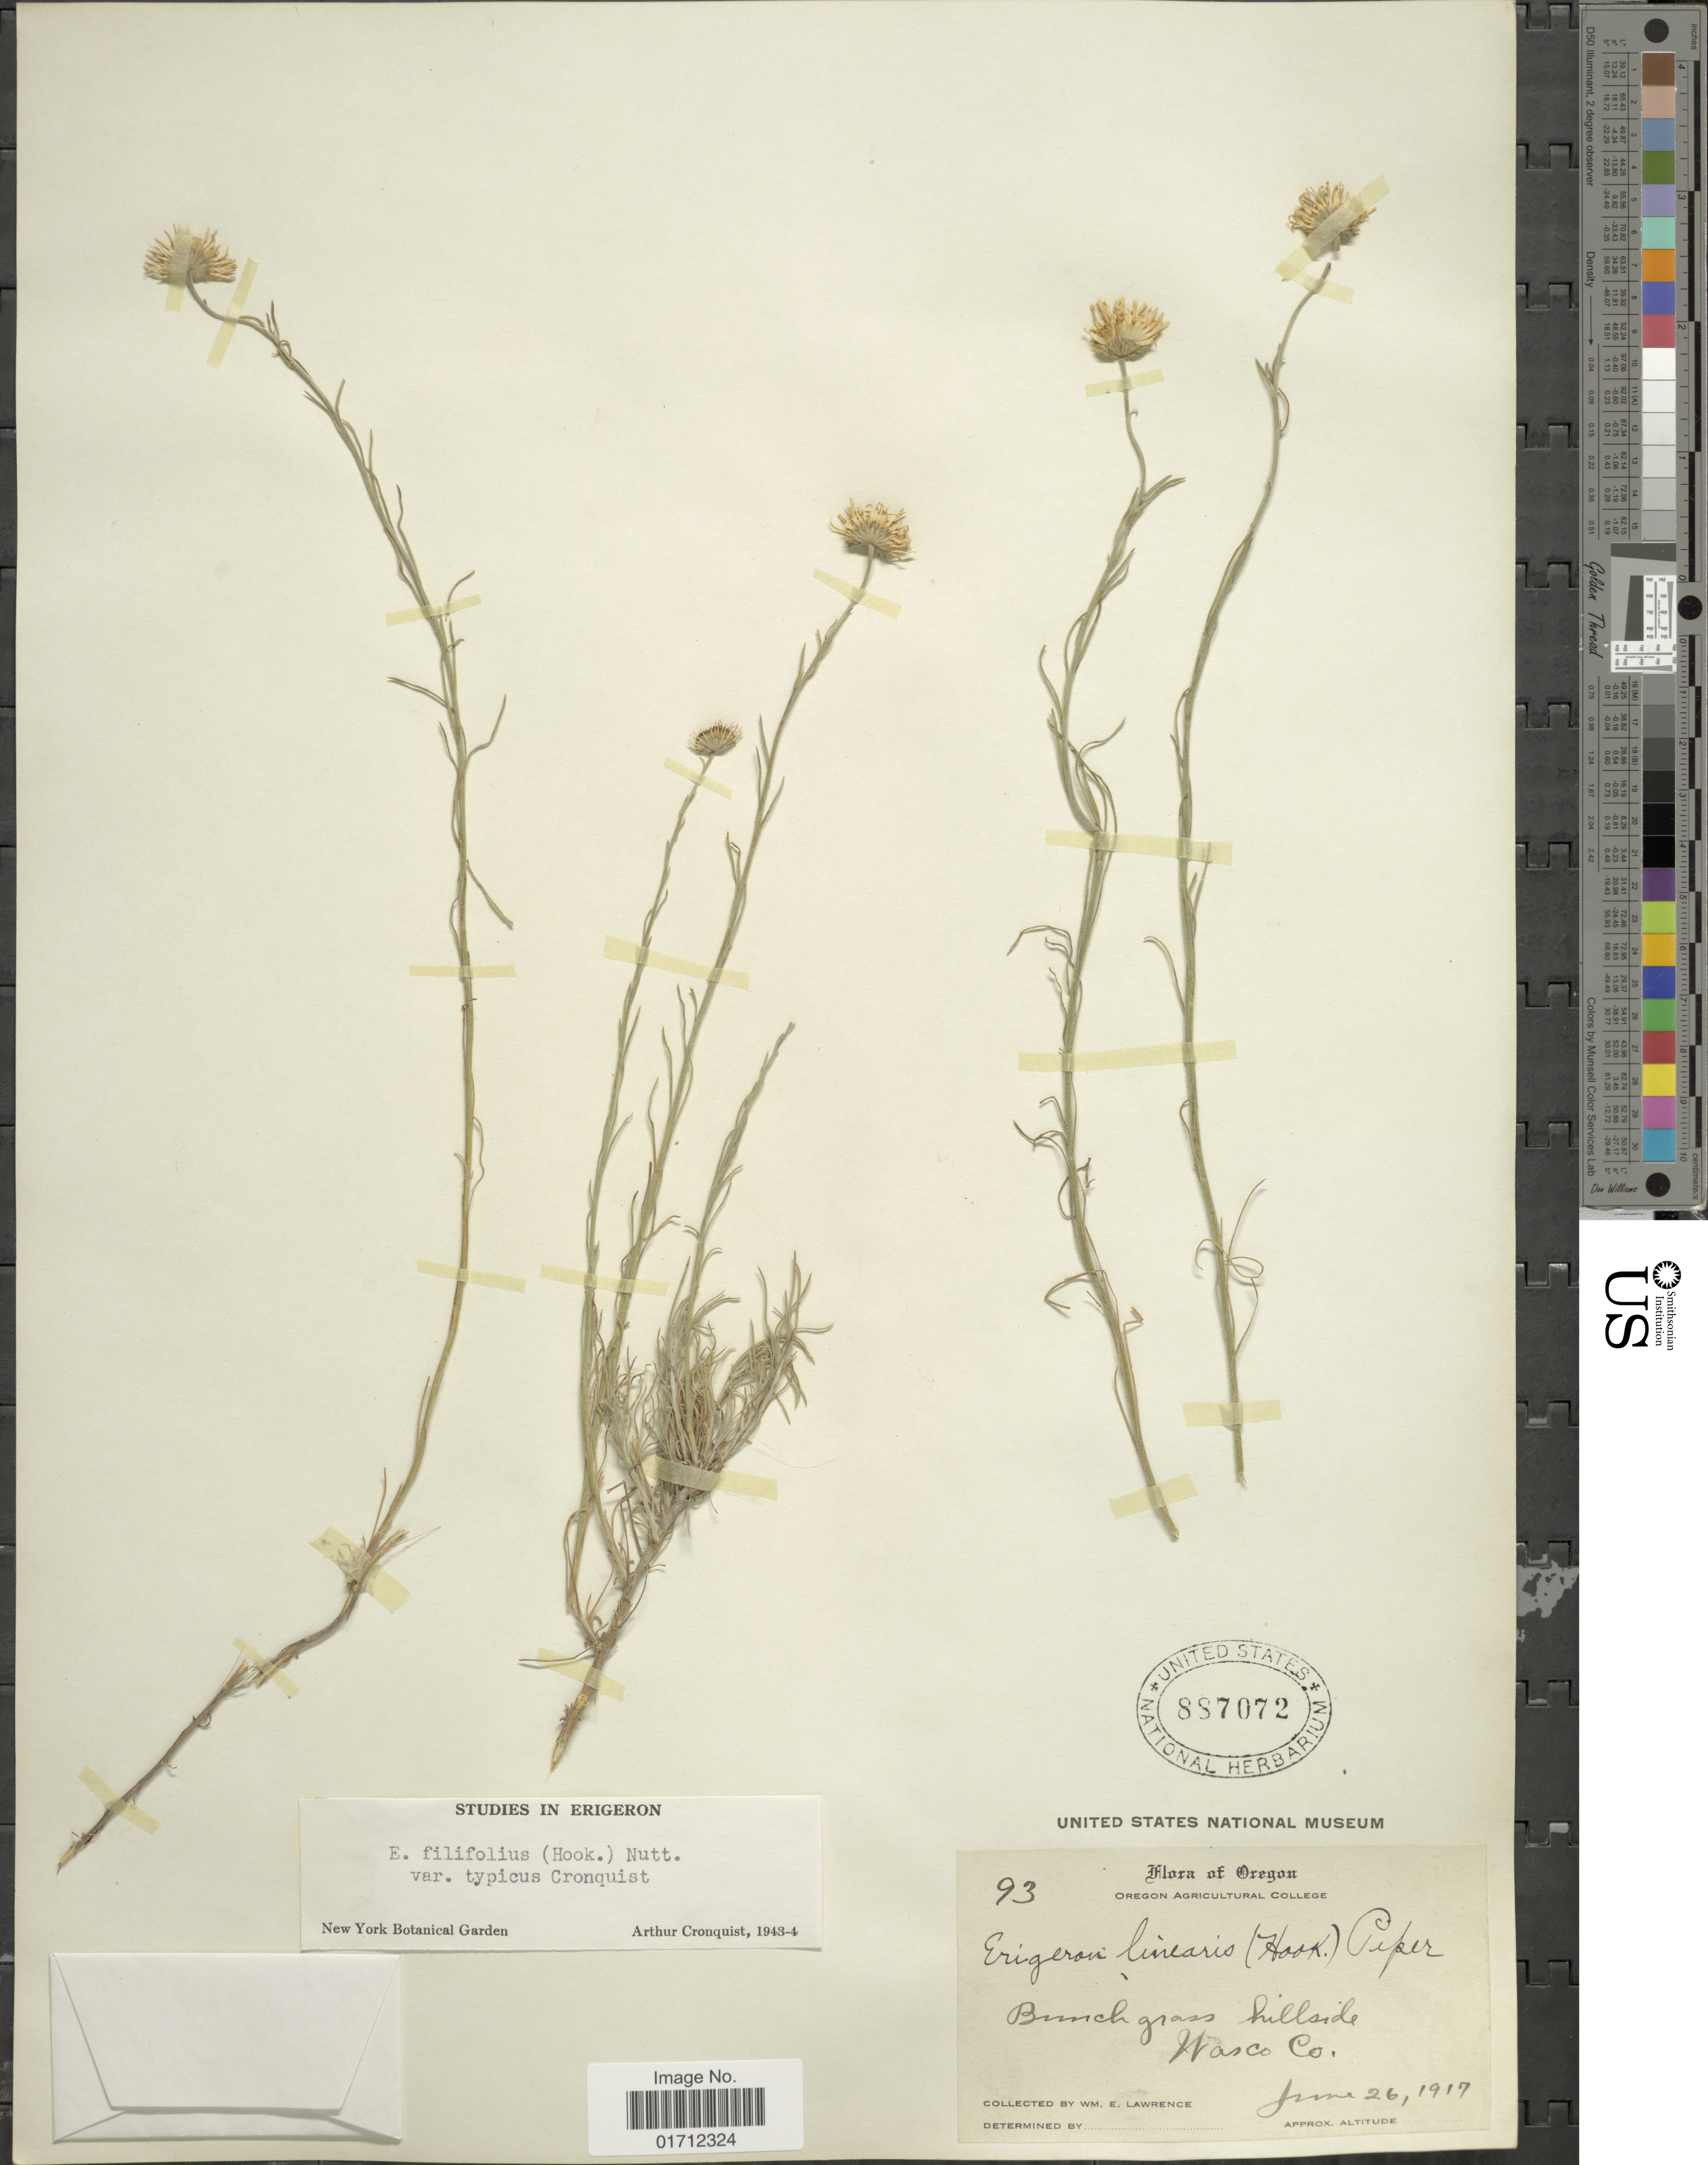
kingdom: Plantae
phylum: Tracheophyta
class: Magnoliopsida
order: Asterales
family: Asteraceae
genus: Erigeron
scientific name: Erigeron filifolius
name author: (Hook.) Nutt.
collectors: W. Lawrence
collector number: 93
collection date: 1917-06-26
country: United States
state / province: Oregon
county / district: Wasco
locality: Wasco Co.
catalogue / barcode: US 887072